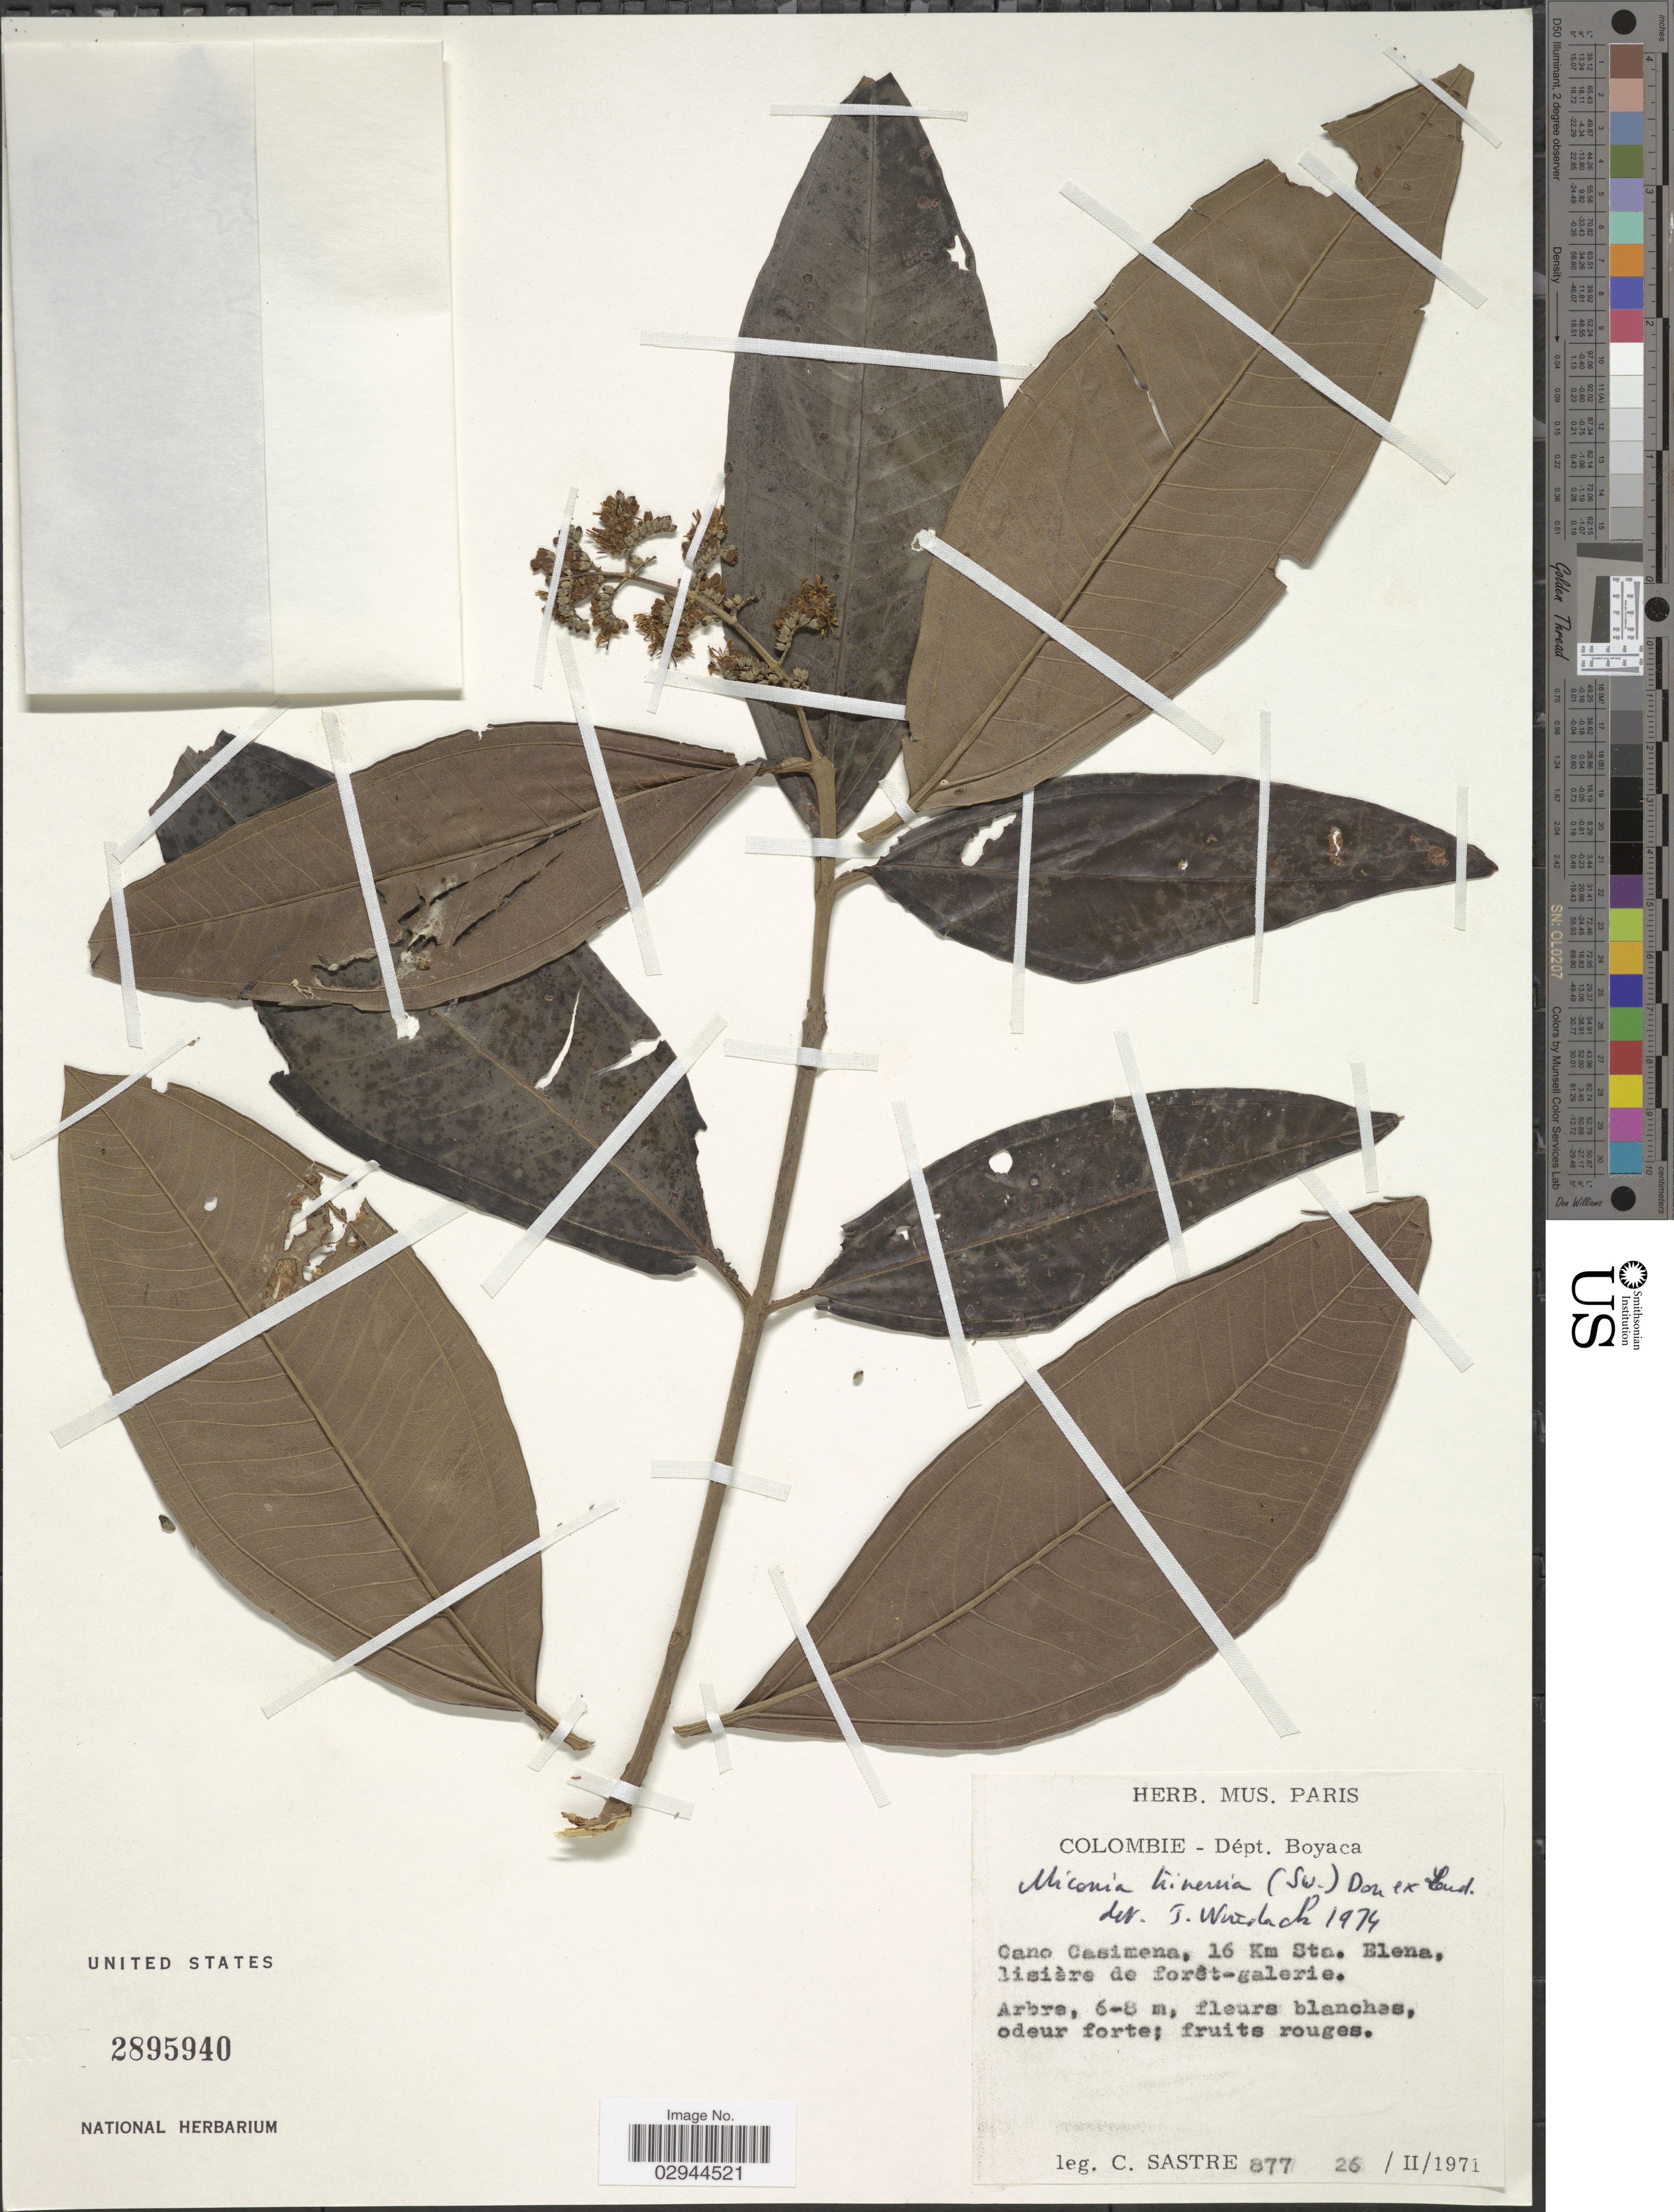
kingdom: Plantae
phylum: Tracheophyta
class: Magnoliopsida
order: Myrtales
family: Melastomataceae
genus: Miconia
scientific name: Miconia trinervia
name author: (Sw.) D. Don ex Loudon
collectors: C. Sastre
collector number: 877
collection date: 1971-02-26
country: Colombia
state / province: Boyacá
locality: Dépt. Boyaca, Cano Casimena, 16 Km. Sta. Elena, lisière de forêt-galerie.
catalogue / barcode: US 2895940